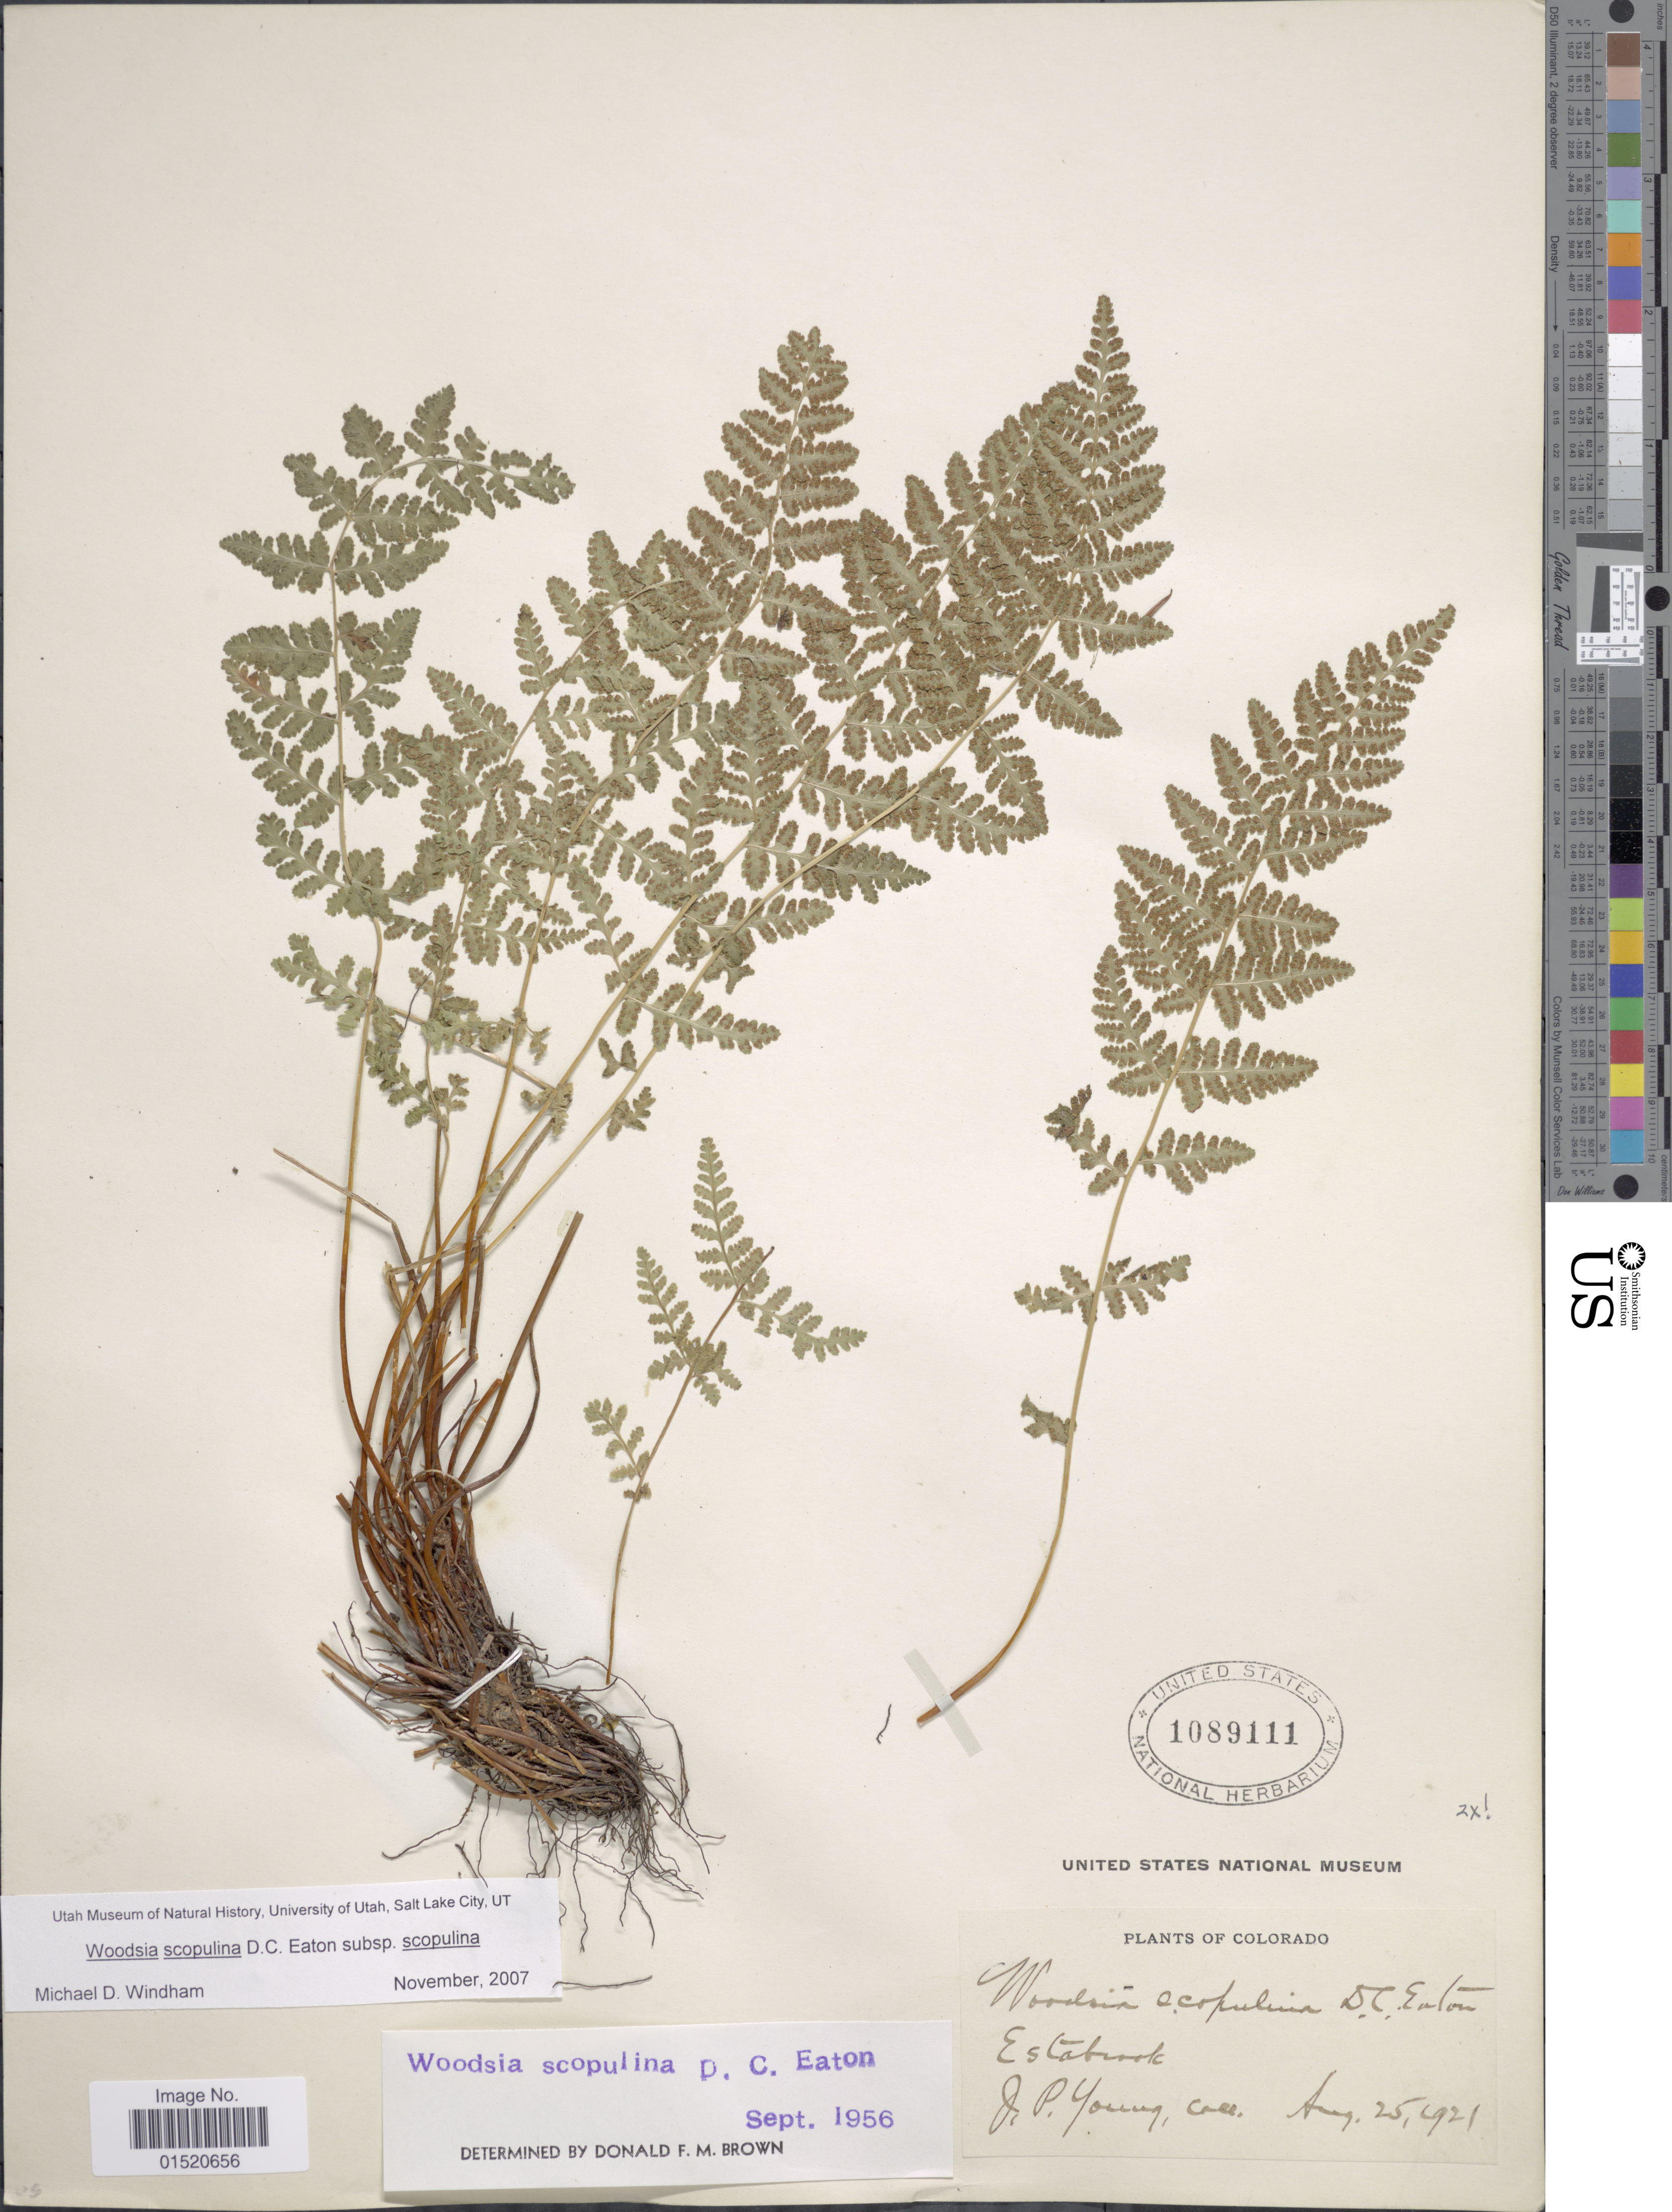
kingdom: Plantae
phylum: Tracheophyta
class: Polypodiopsida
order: Polypodiales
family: Woodsiaceae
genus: Woodsia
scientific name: Woodsia scopulina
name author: D.C. Eaton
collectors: J. P. Young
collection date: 1921-08-25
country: United States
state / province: Colorado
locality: Eastabrook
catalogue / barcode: US 1089111